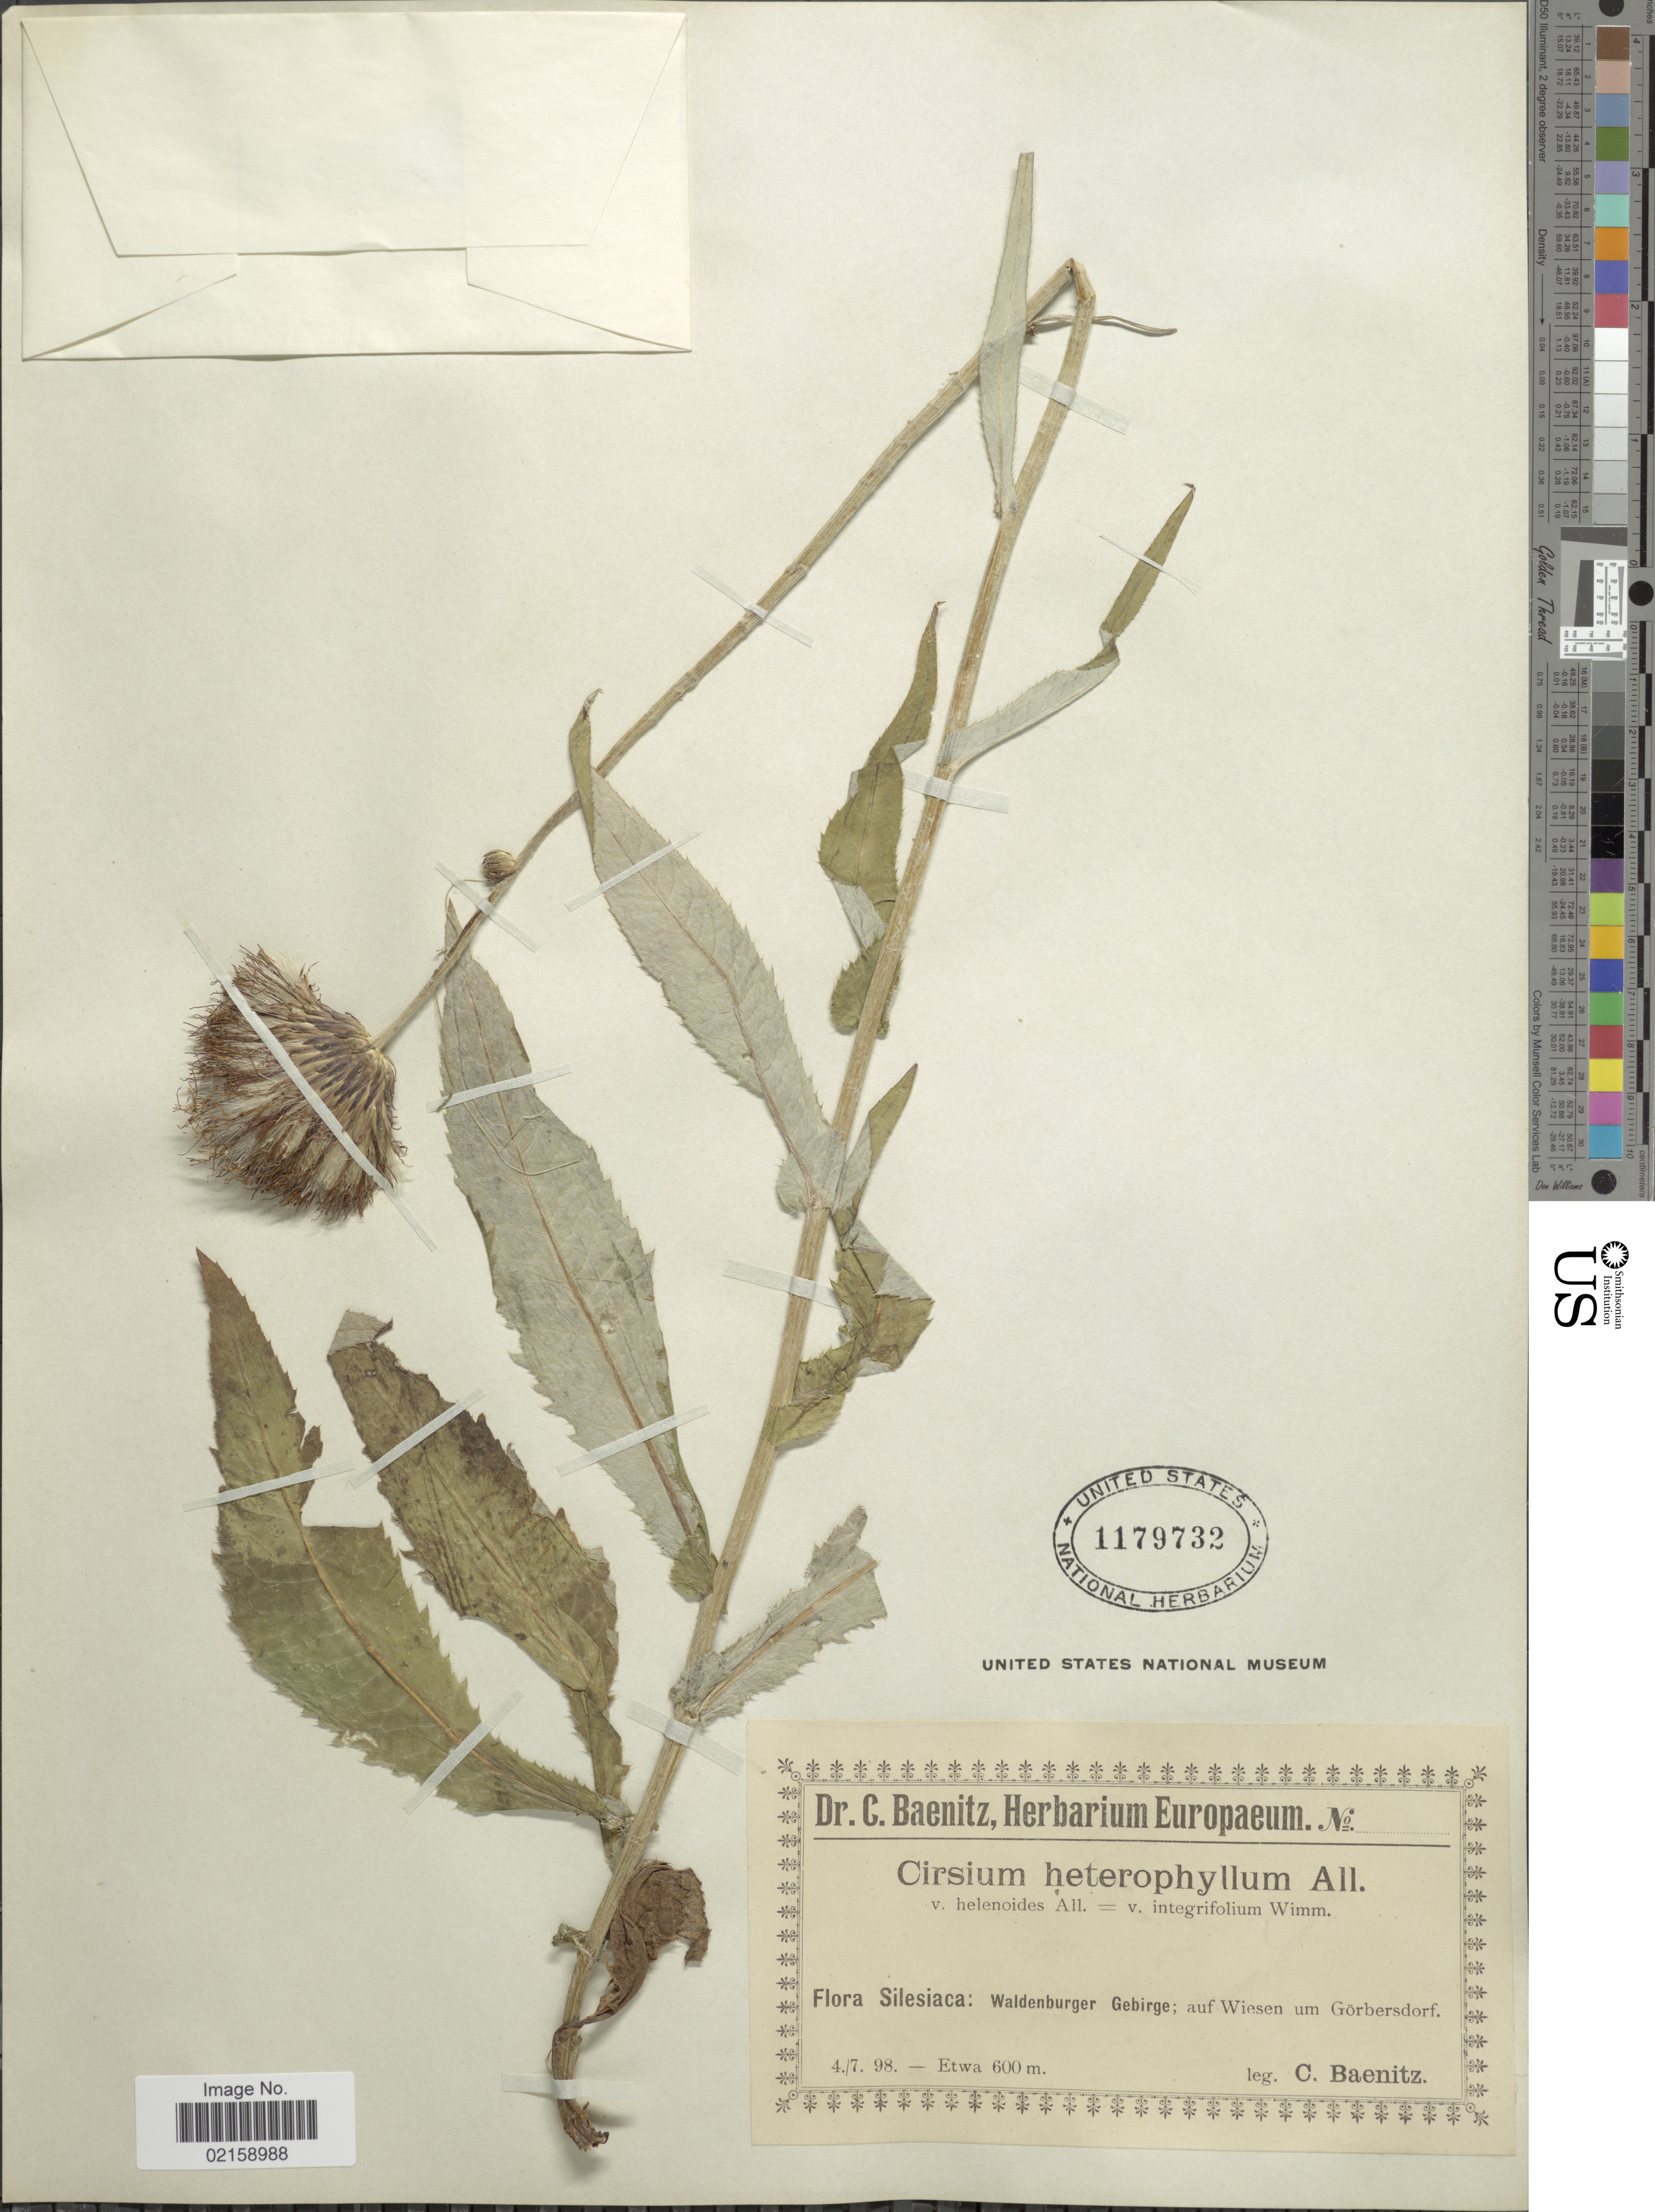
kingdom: Plantae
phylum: Tracheophyta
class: Magnoliopsida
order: Asterales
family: Asteraceae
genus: Cirsium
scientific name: Cirsium heterophyllum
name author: (L.) Hill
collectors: C. G. Baenitz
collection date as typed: Transcribed d/m/y: 4/7/98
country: Germany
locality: Silesiaca: Waldenburger Gebirge: auf Wiesen um Gorbersdorf.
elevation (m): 600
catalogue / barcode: US 1179732